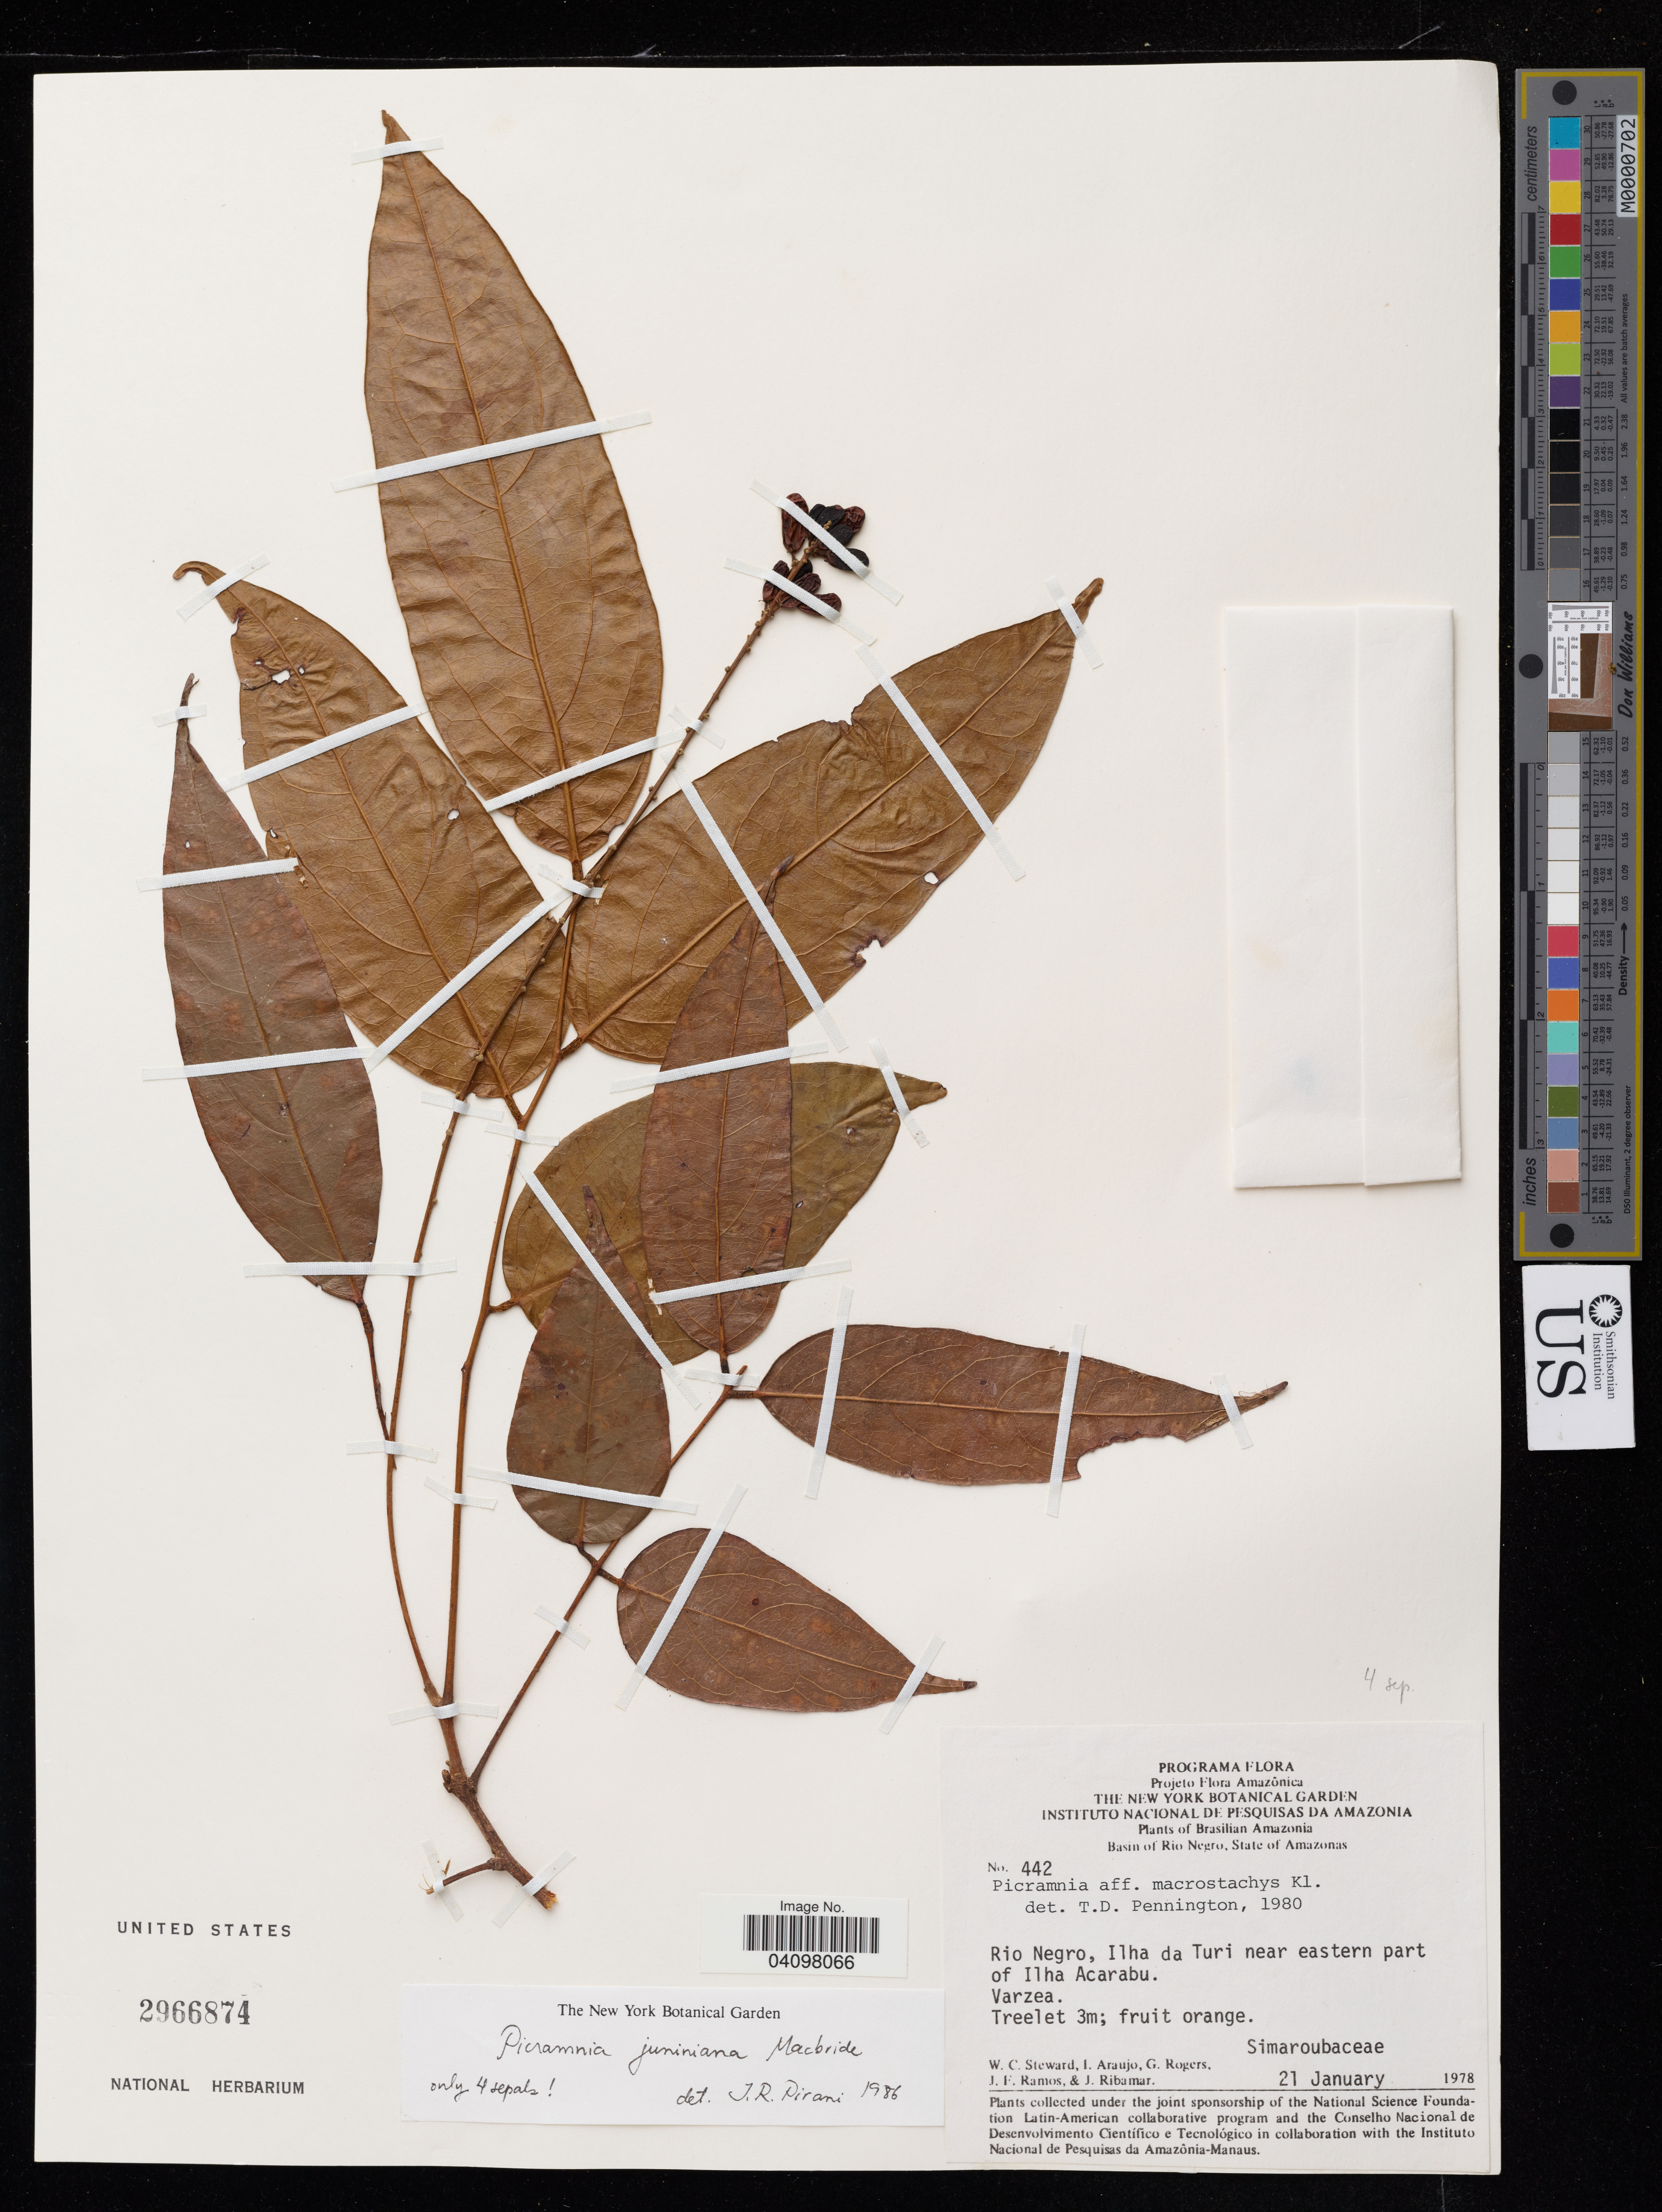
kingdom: Plantae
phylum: Tracheophyta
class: Magnoliopsida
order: Picramniales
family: Picramniaceae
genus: Picramnia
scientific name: Picramnia juniniana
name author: J.F. Macbr.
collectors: W. C. Steward, I. Araujo, G. Rogers & J. Ramos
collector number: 442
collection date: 1978-01-21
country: Brazil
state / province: Amazonas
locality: Brasilian Amazonia. Basin of Rio Negro, State of Amazonas. Rio Negro, Ilha da Turi near eastern part of Ilha Acarabu.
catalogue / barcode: US 2966874